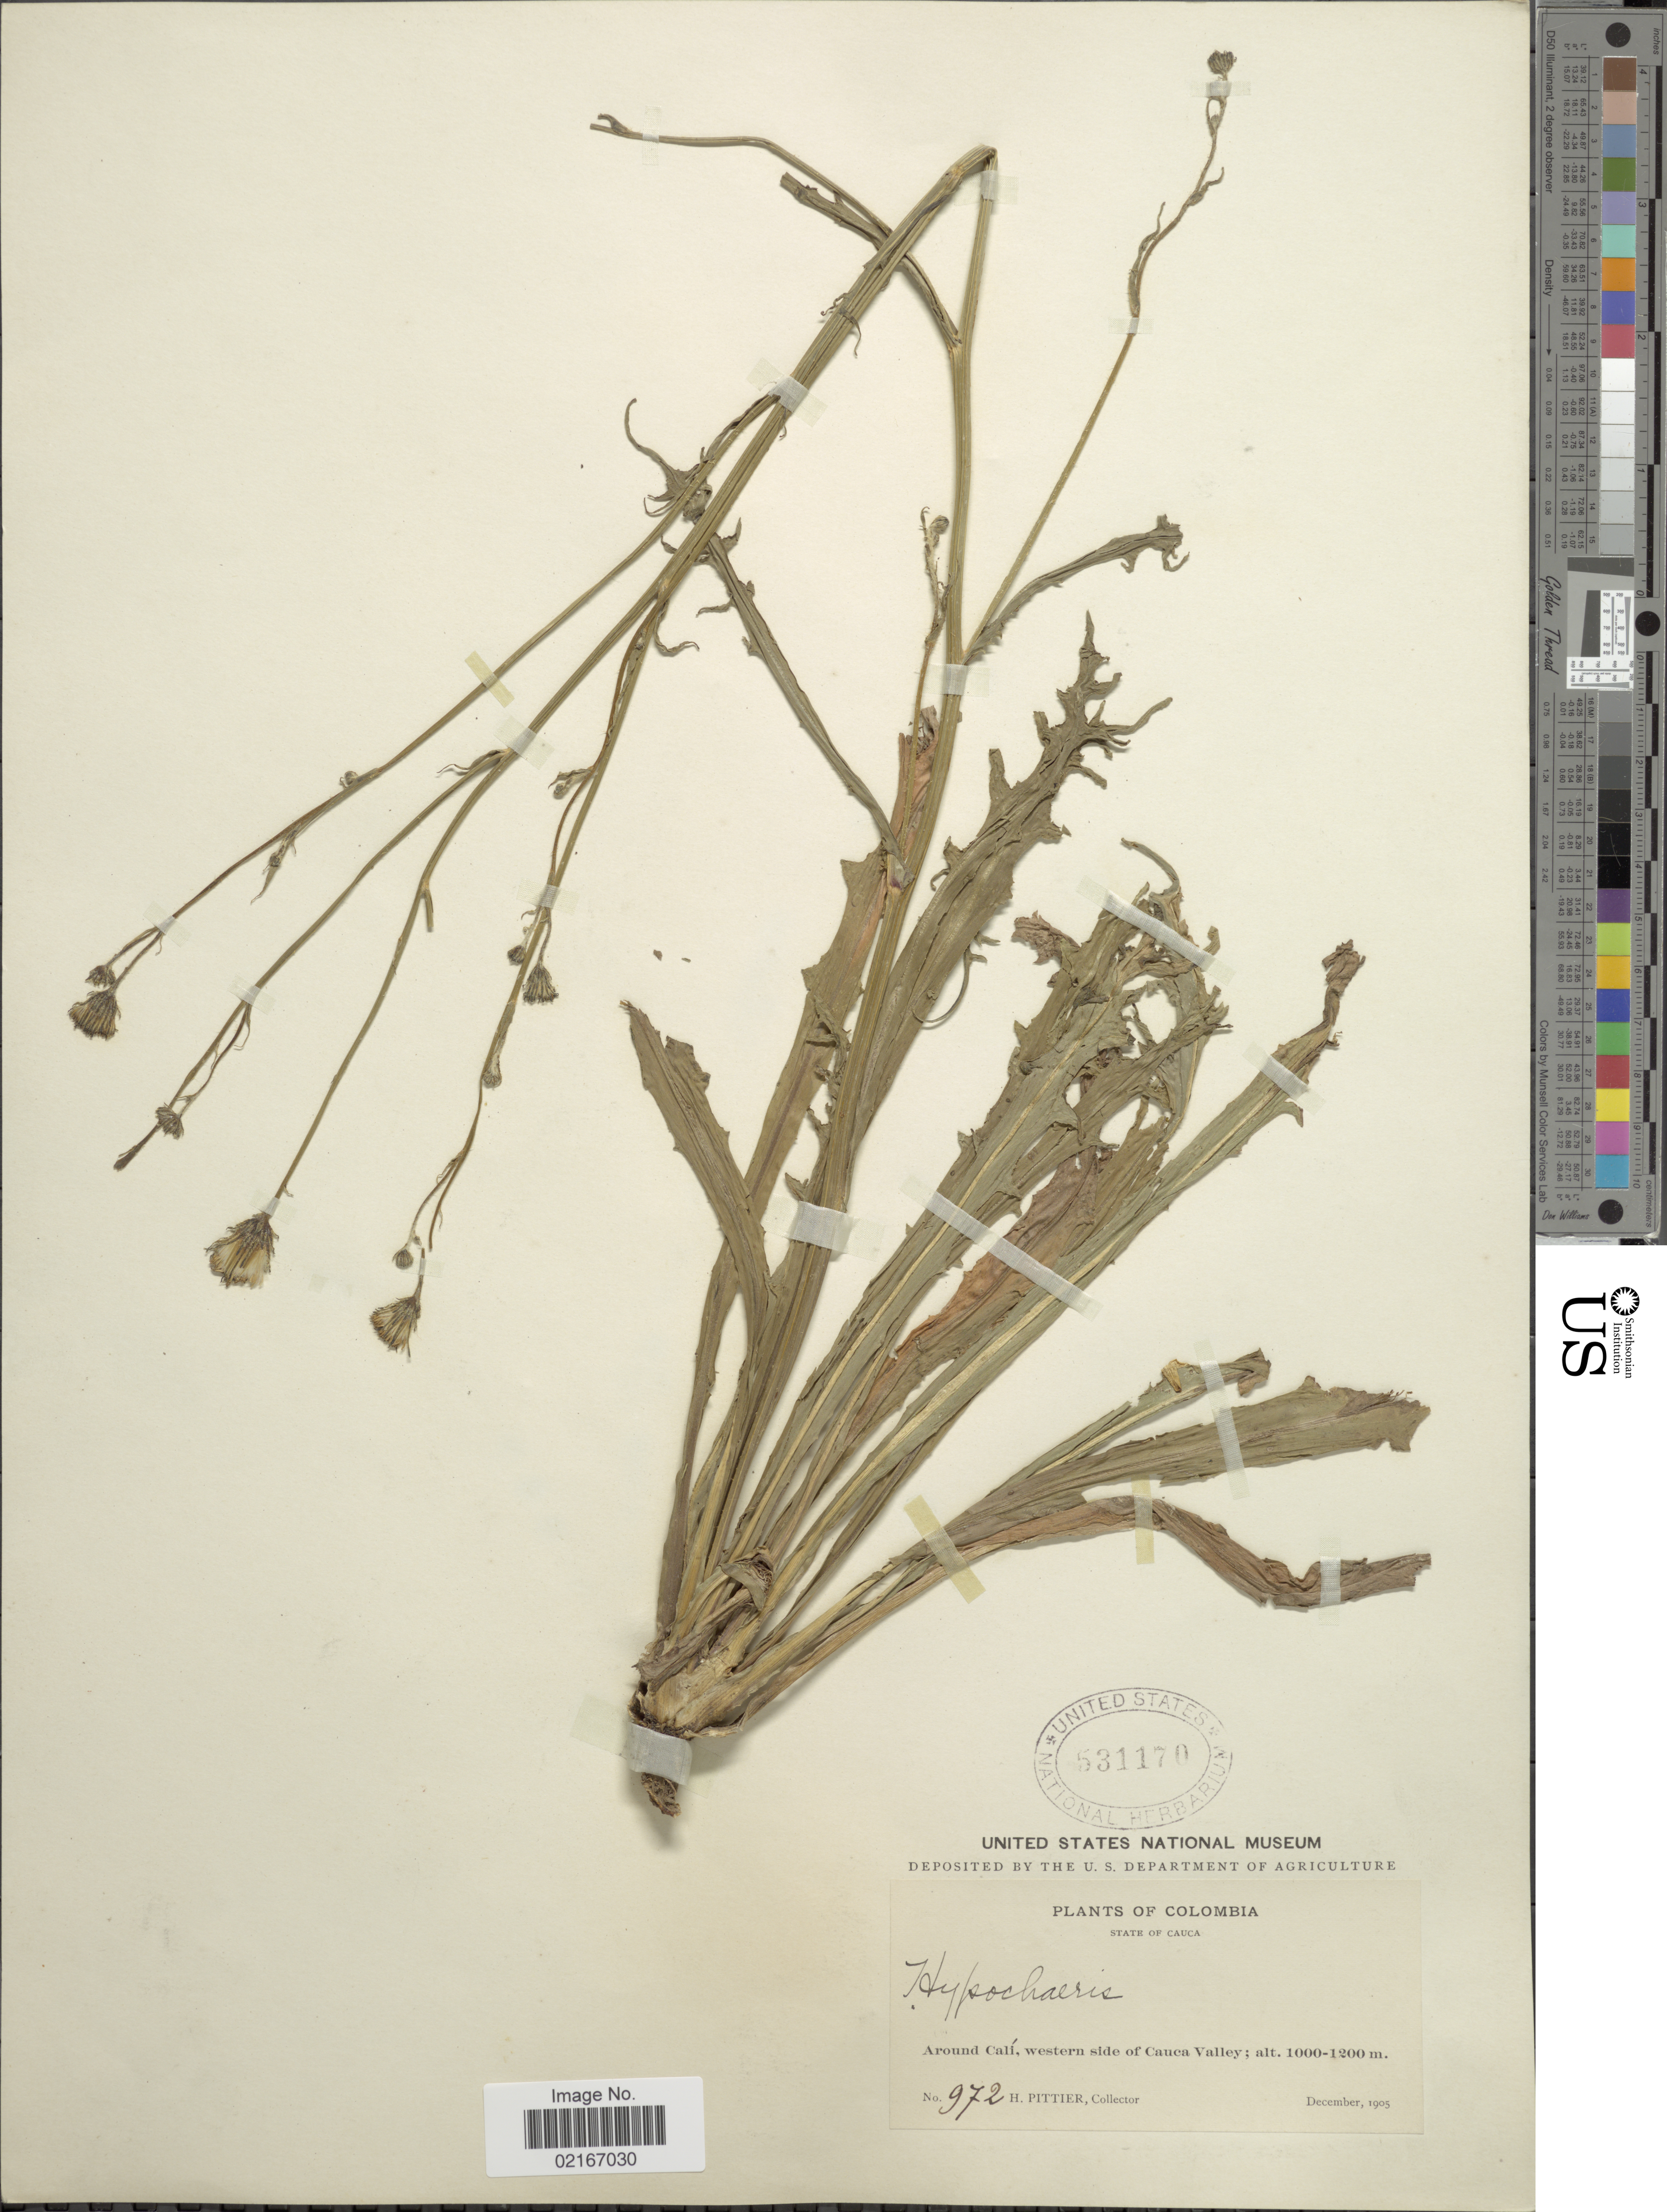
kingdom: Plantae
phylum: Tracheophyta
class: Magnoliopsida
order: Asterales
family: Asteraceae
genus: Hypochaeris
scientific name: Hypochaeris chillensis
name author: (Kunth) Britton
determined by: Mailhos, Ary, (MVFA), Universidad de la Republica (URUGUAY)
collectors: H. F. Pittier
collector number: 972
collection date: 1905-12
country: Colombia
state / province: Cauca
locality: Around Calí, western side of Cauca Valley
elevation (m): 1000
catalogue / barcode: US 531170